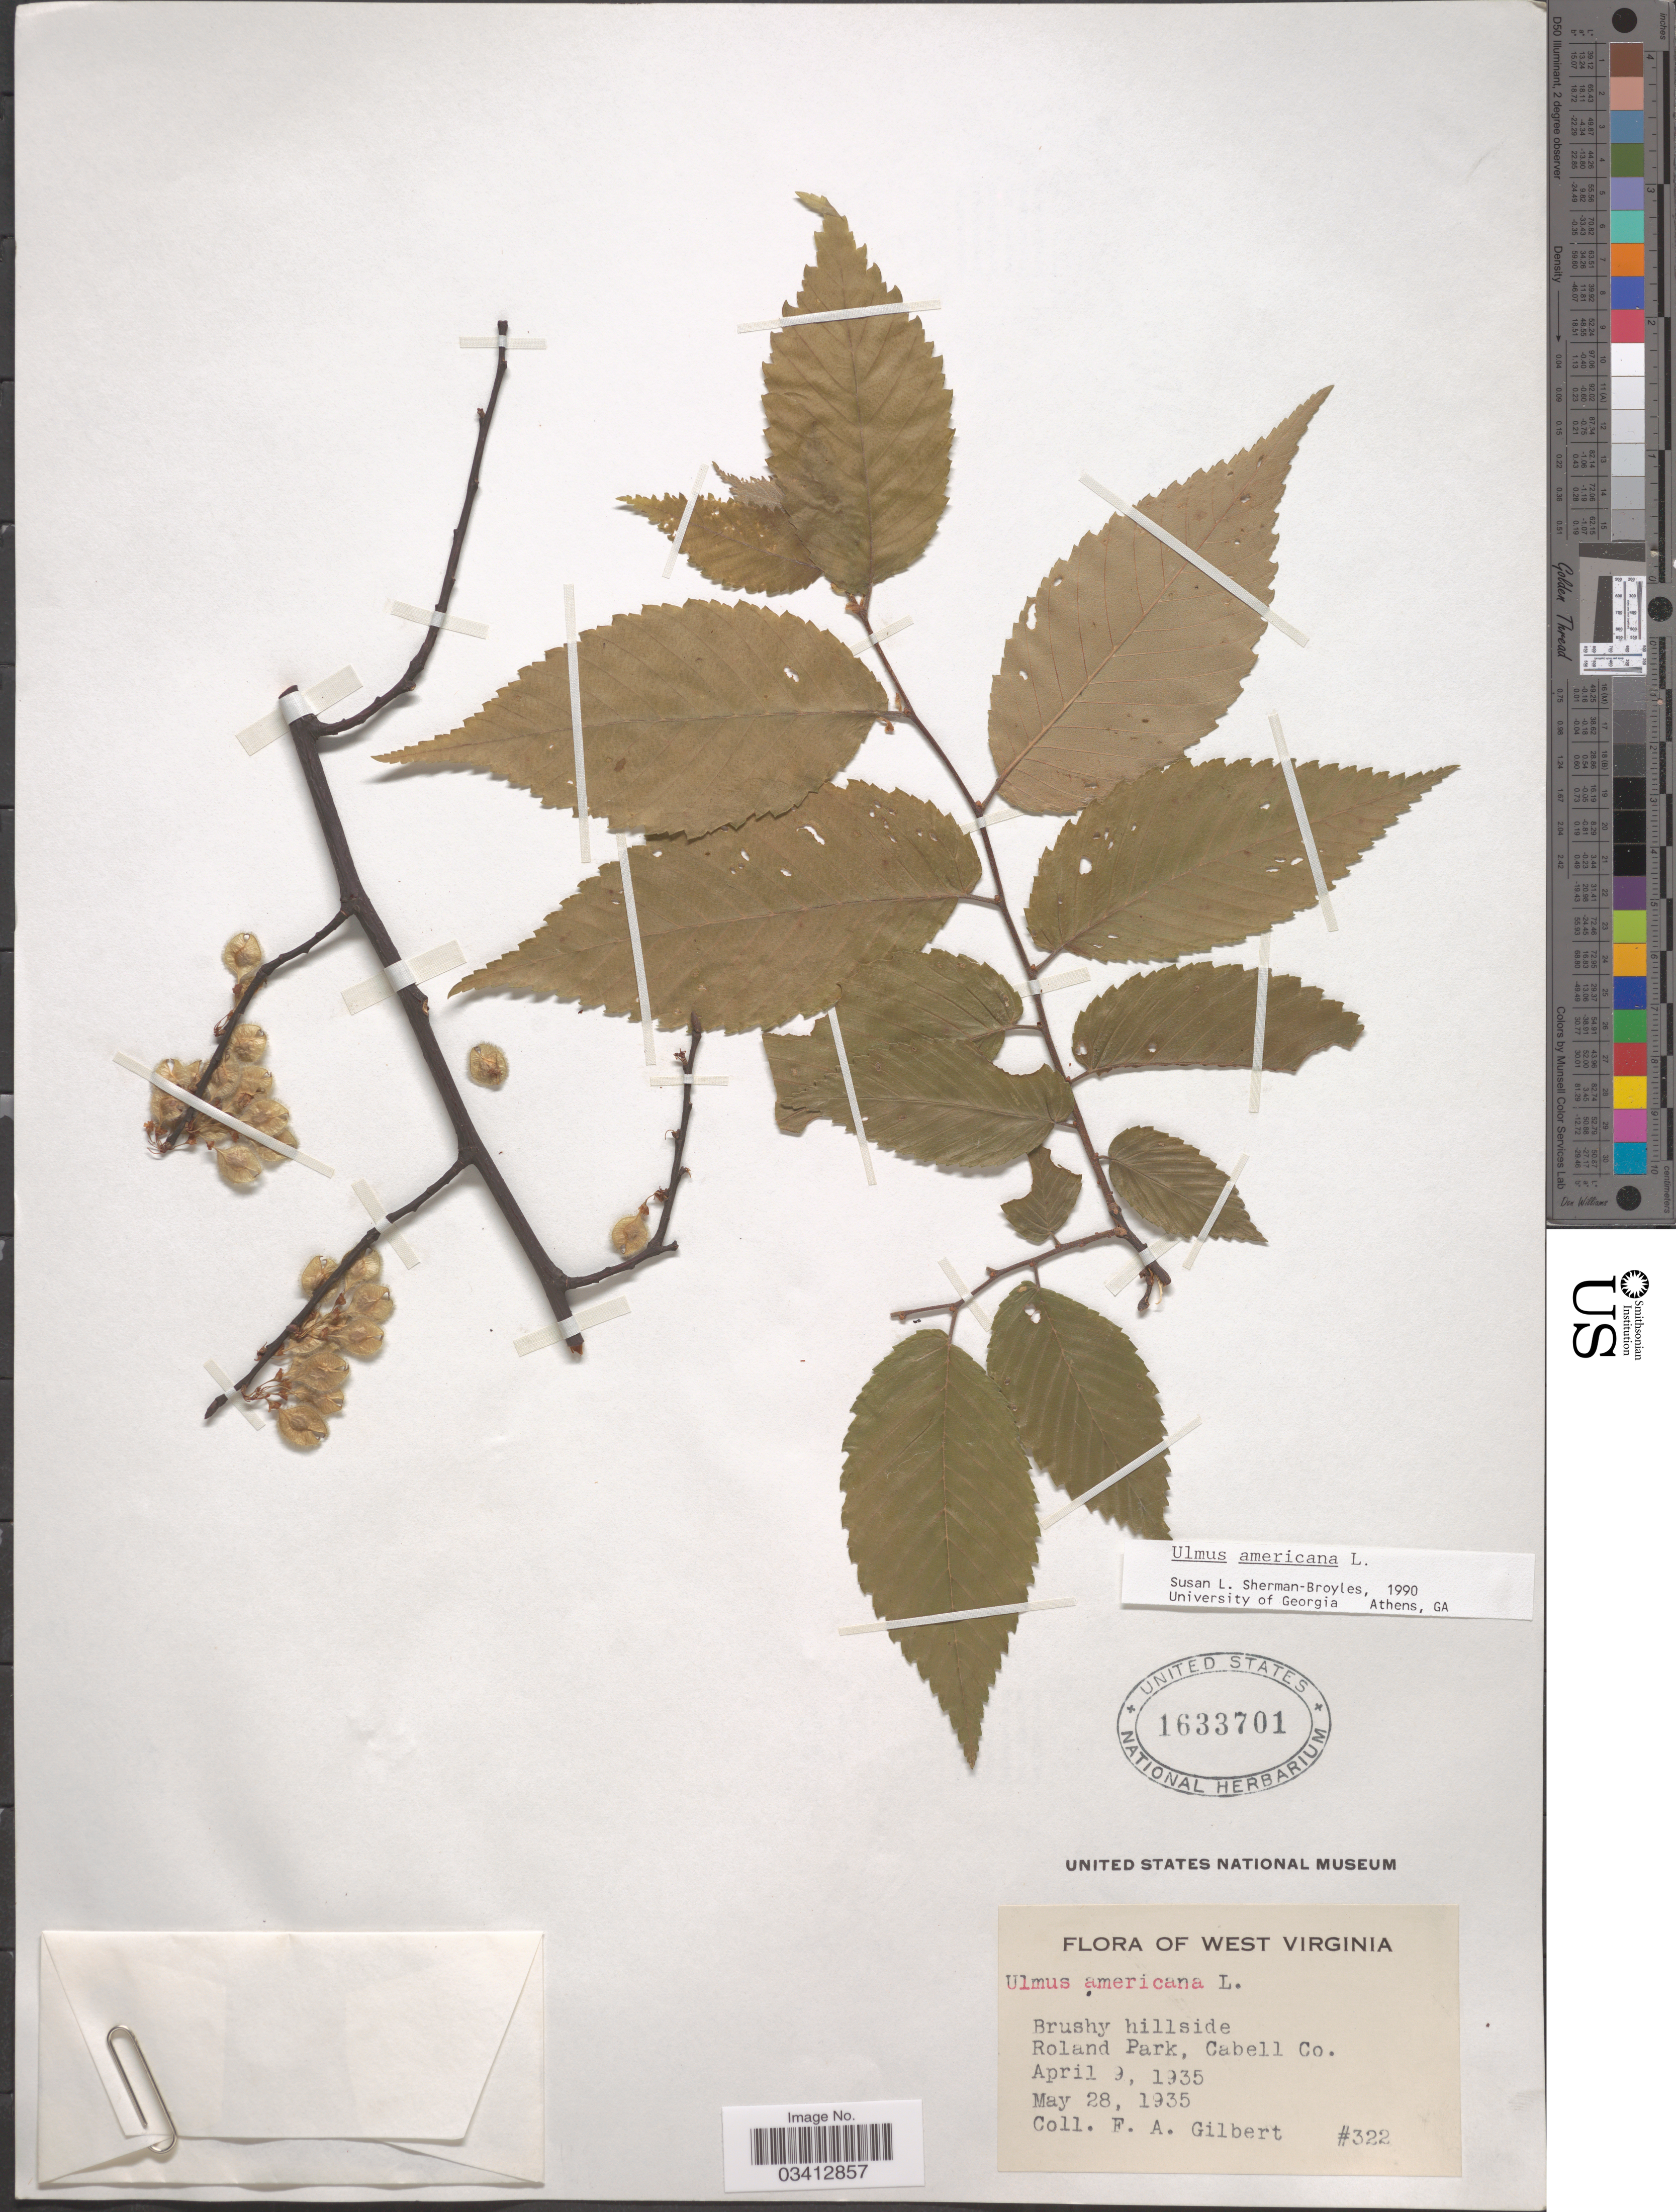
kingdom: Plantae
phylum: Tracheophyta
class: Magnoliopsida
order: Rosales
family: Ulmaceae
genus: Ulmus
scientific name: Ulmus americana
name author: L.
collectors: F. A. Gilbert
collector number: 322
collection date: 1935-04-09/1935-05-28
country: United States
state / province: West Virginia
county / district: Cabell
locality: Roland Park, Cabell Co.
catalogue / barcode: US 1633701